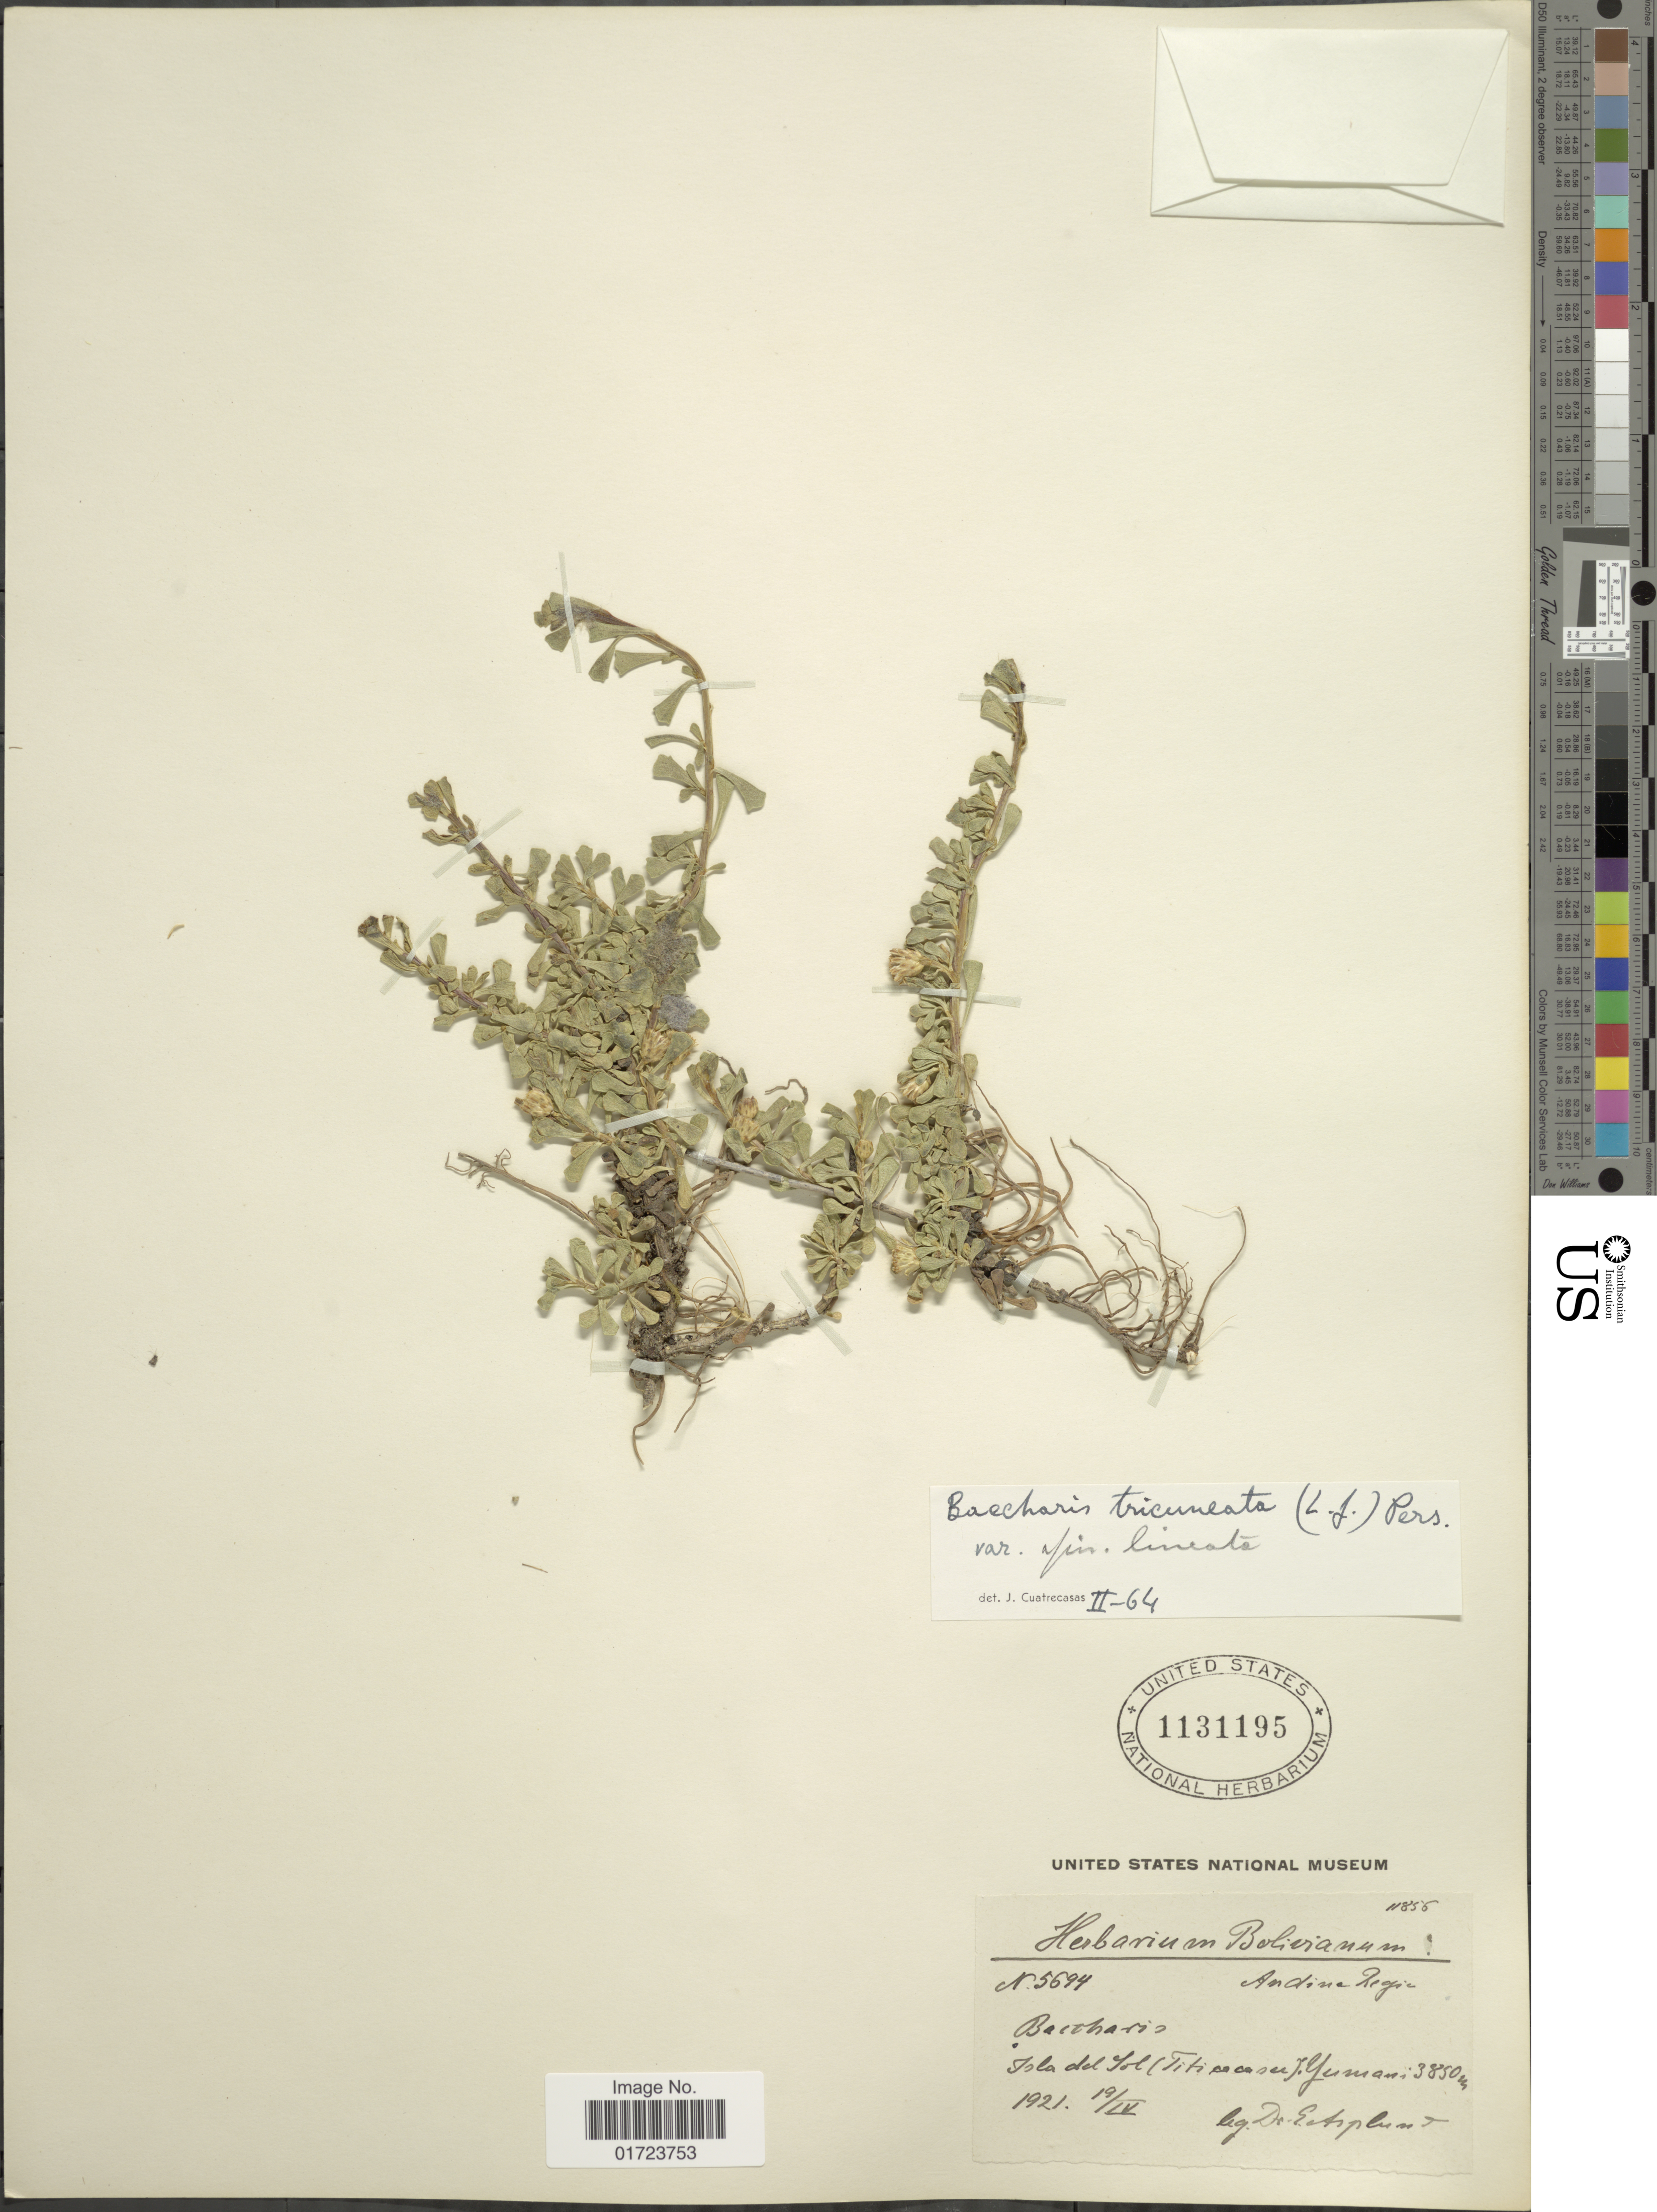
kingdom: Plantae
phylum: Tracheophyta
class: Magnoliopsida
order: Asterales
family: Asteraceae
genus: Baccharis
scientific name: Baccharis tricuneata var. lineata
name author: Cuatrec.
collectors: E. Asplund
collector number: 5694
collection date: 1921-04-19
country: Bolivia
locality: Isla del Sol ( Titicacasu) Yumani.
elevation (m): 3850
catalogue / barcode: US 1131195